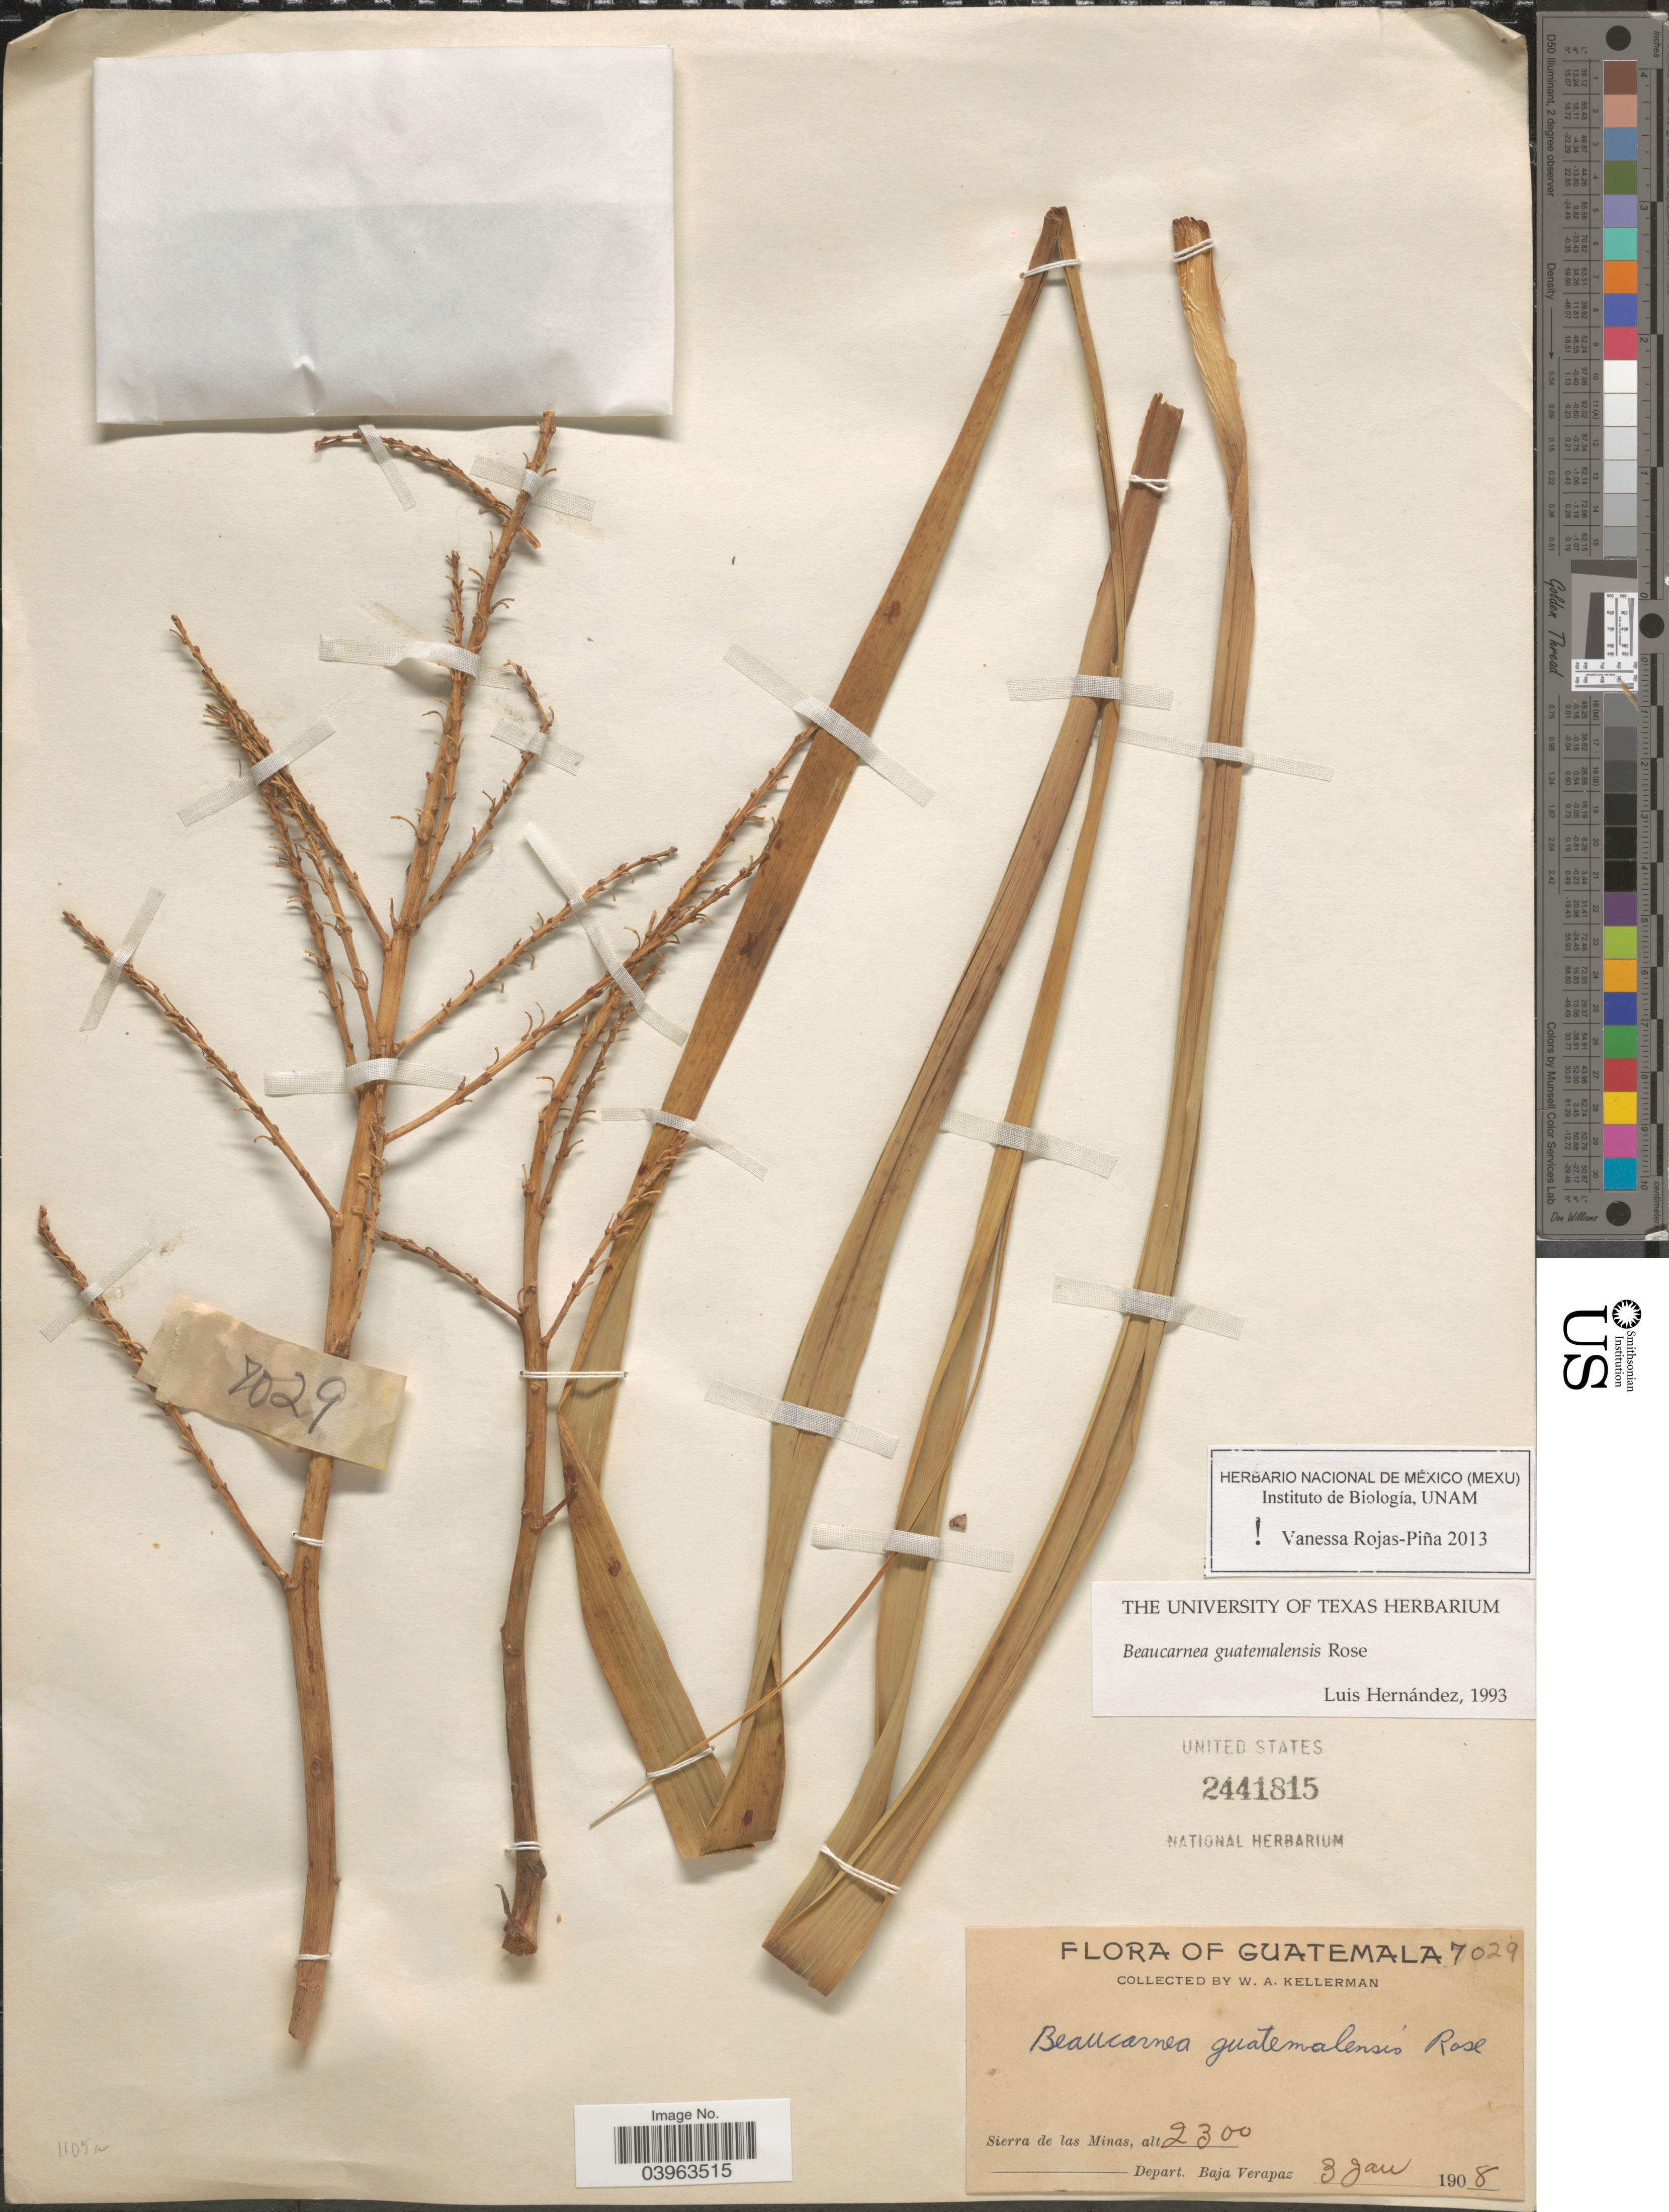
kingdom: Plantae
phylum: Tracheophyta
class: Liliopsida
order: Asparagales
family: Asparagaceae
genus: Beaucarnea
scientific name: Beaucarnea guatemalensis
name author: Rose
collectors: W. Kellerman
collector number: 7029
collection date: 1908-01-03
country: Guatemala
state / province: Baja Verapaz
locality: Sierra de las Minas. Depart. Baja Verapaz.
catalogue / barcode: US 2441815